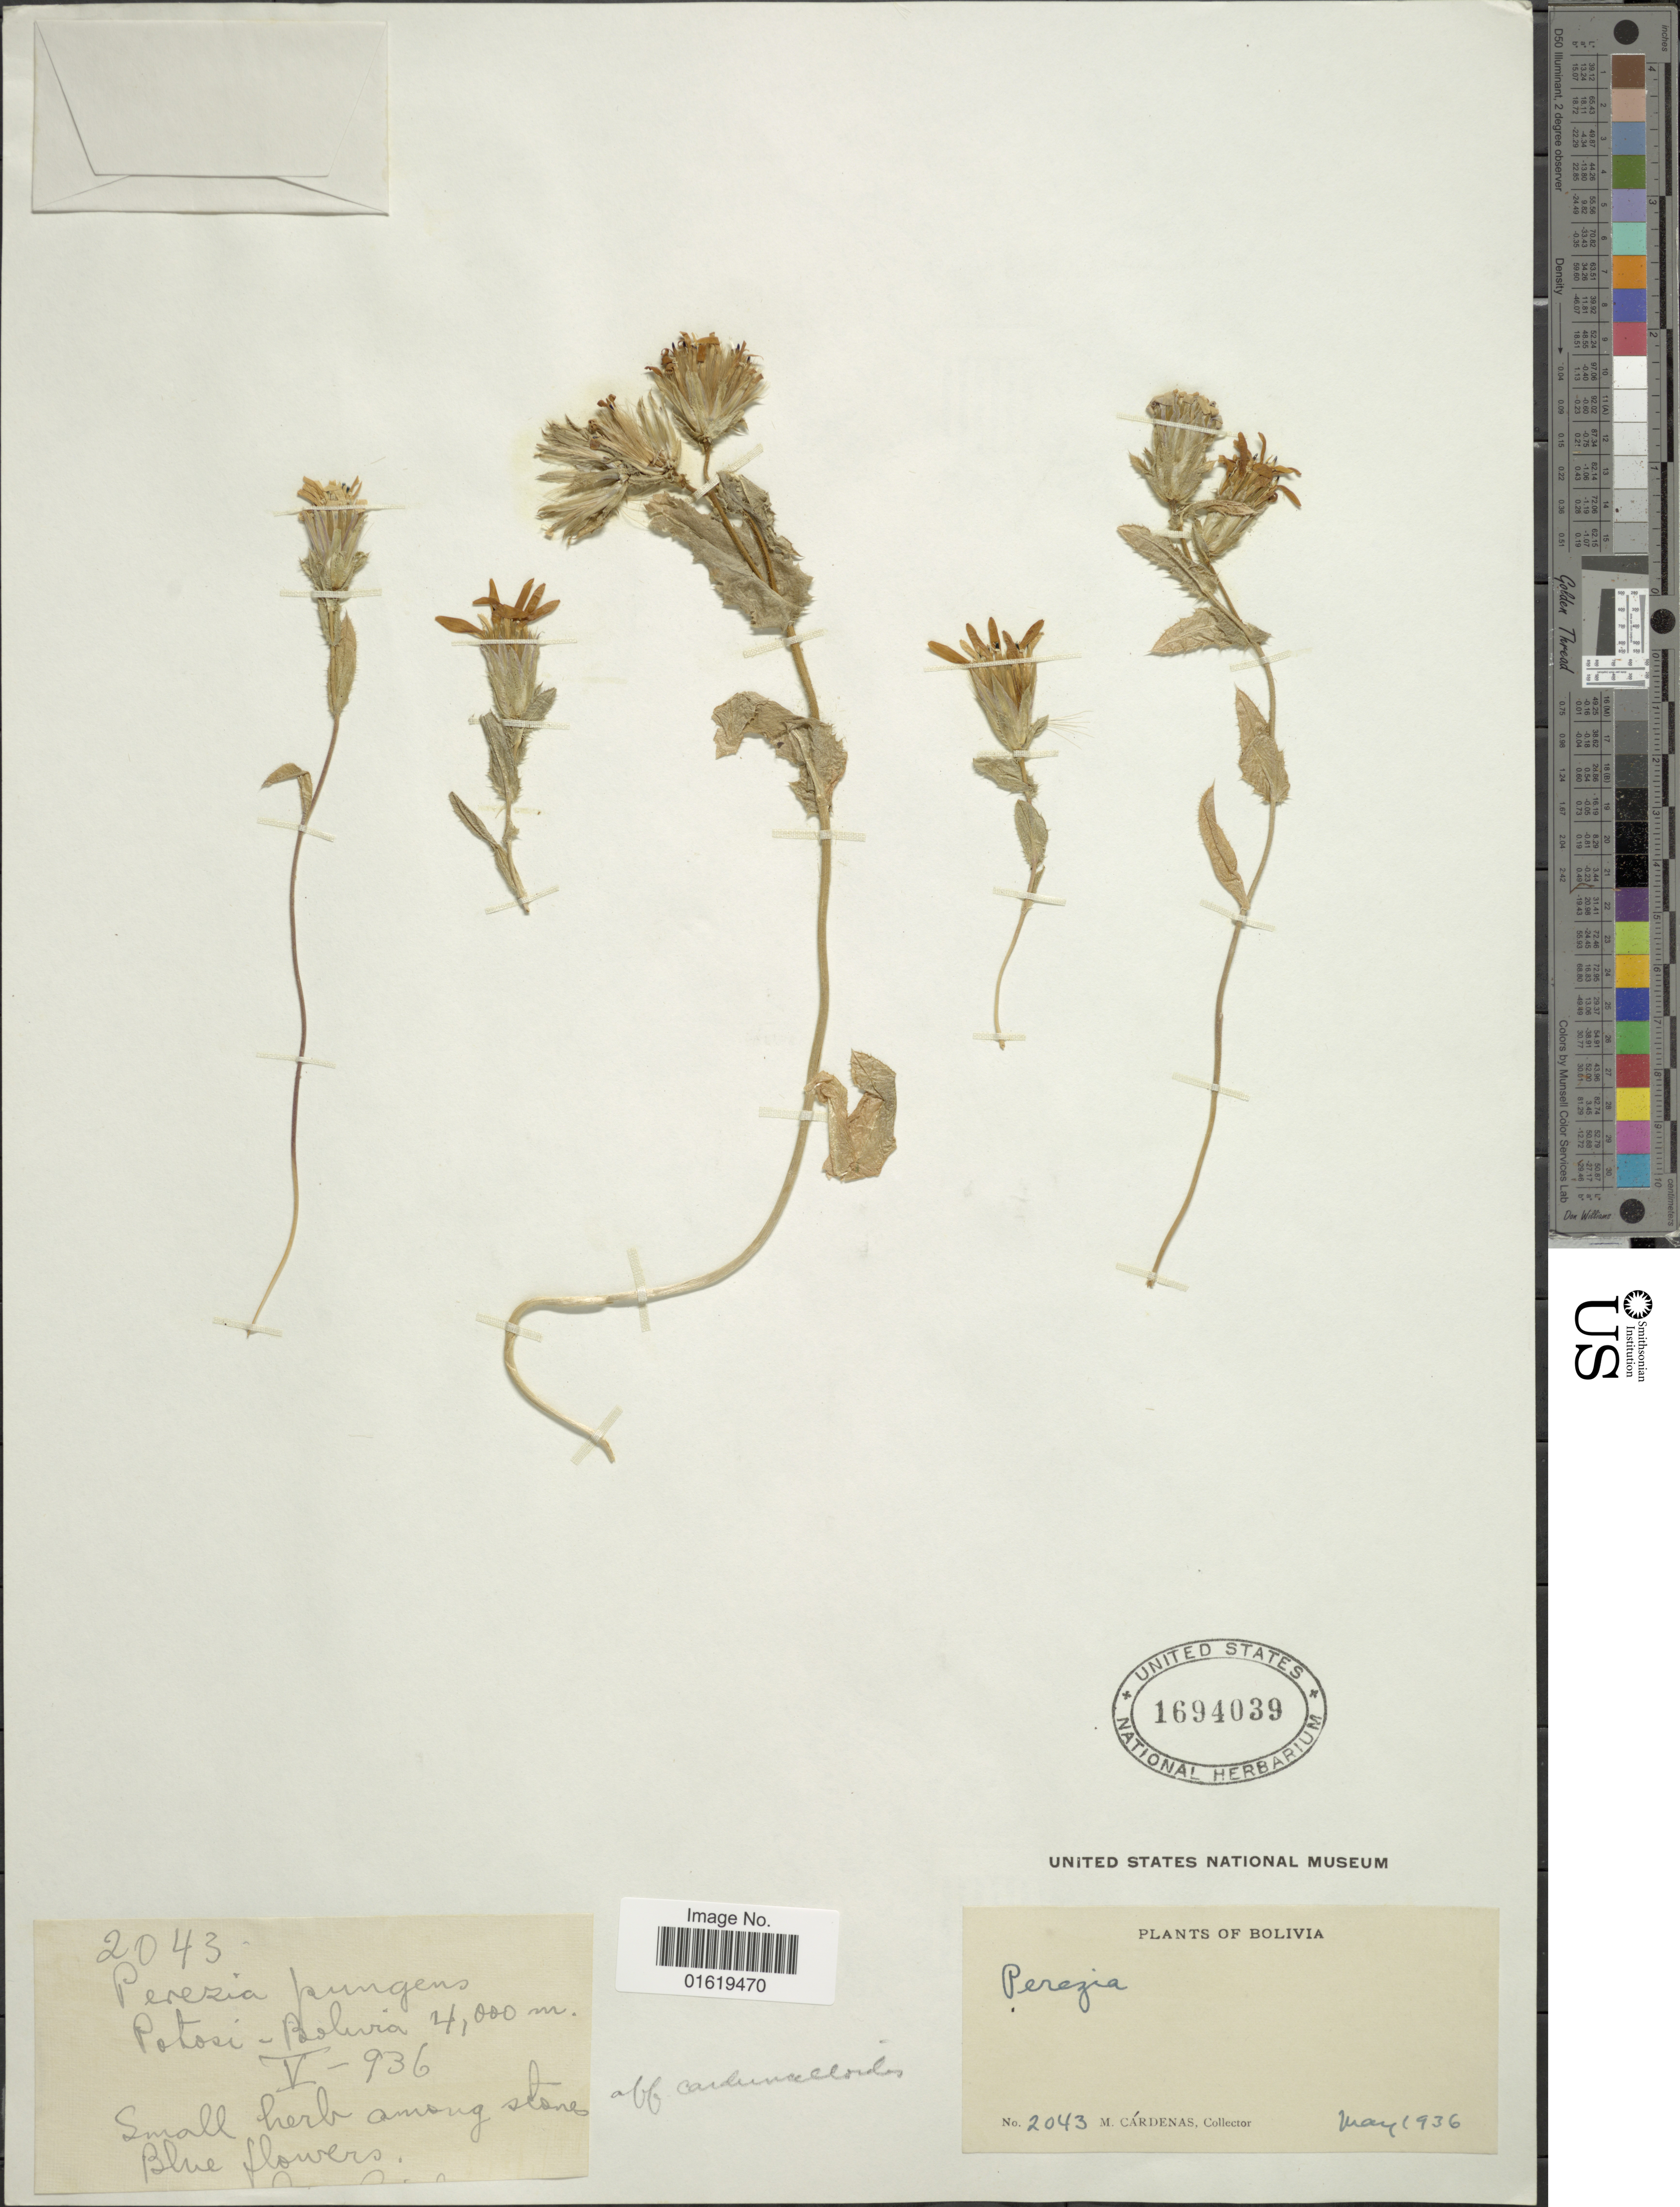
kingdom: Plantae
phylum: Tracheophyta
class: Magnoliopsida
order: Asterales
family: Asteraceae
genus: Perezia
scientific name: Perezia carduncelloides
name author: Griseb.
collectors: M. Cárdenas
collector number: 2043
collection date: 1936-05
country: Bolivia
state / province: Potosi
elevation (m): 4000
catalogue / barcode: US 1694039